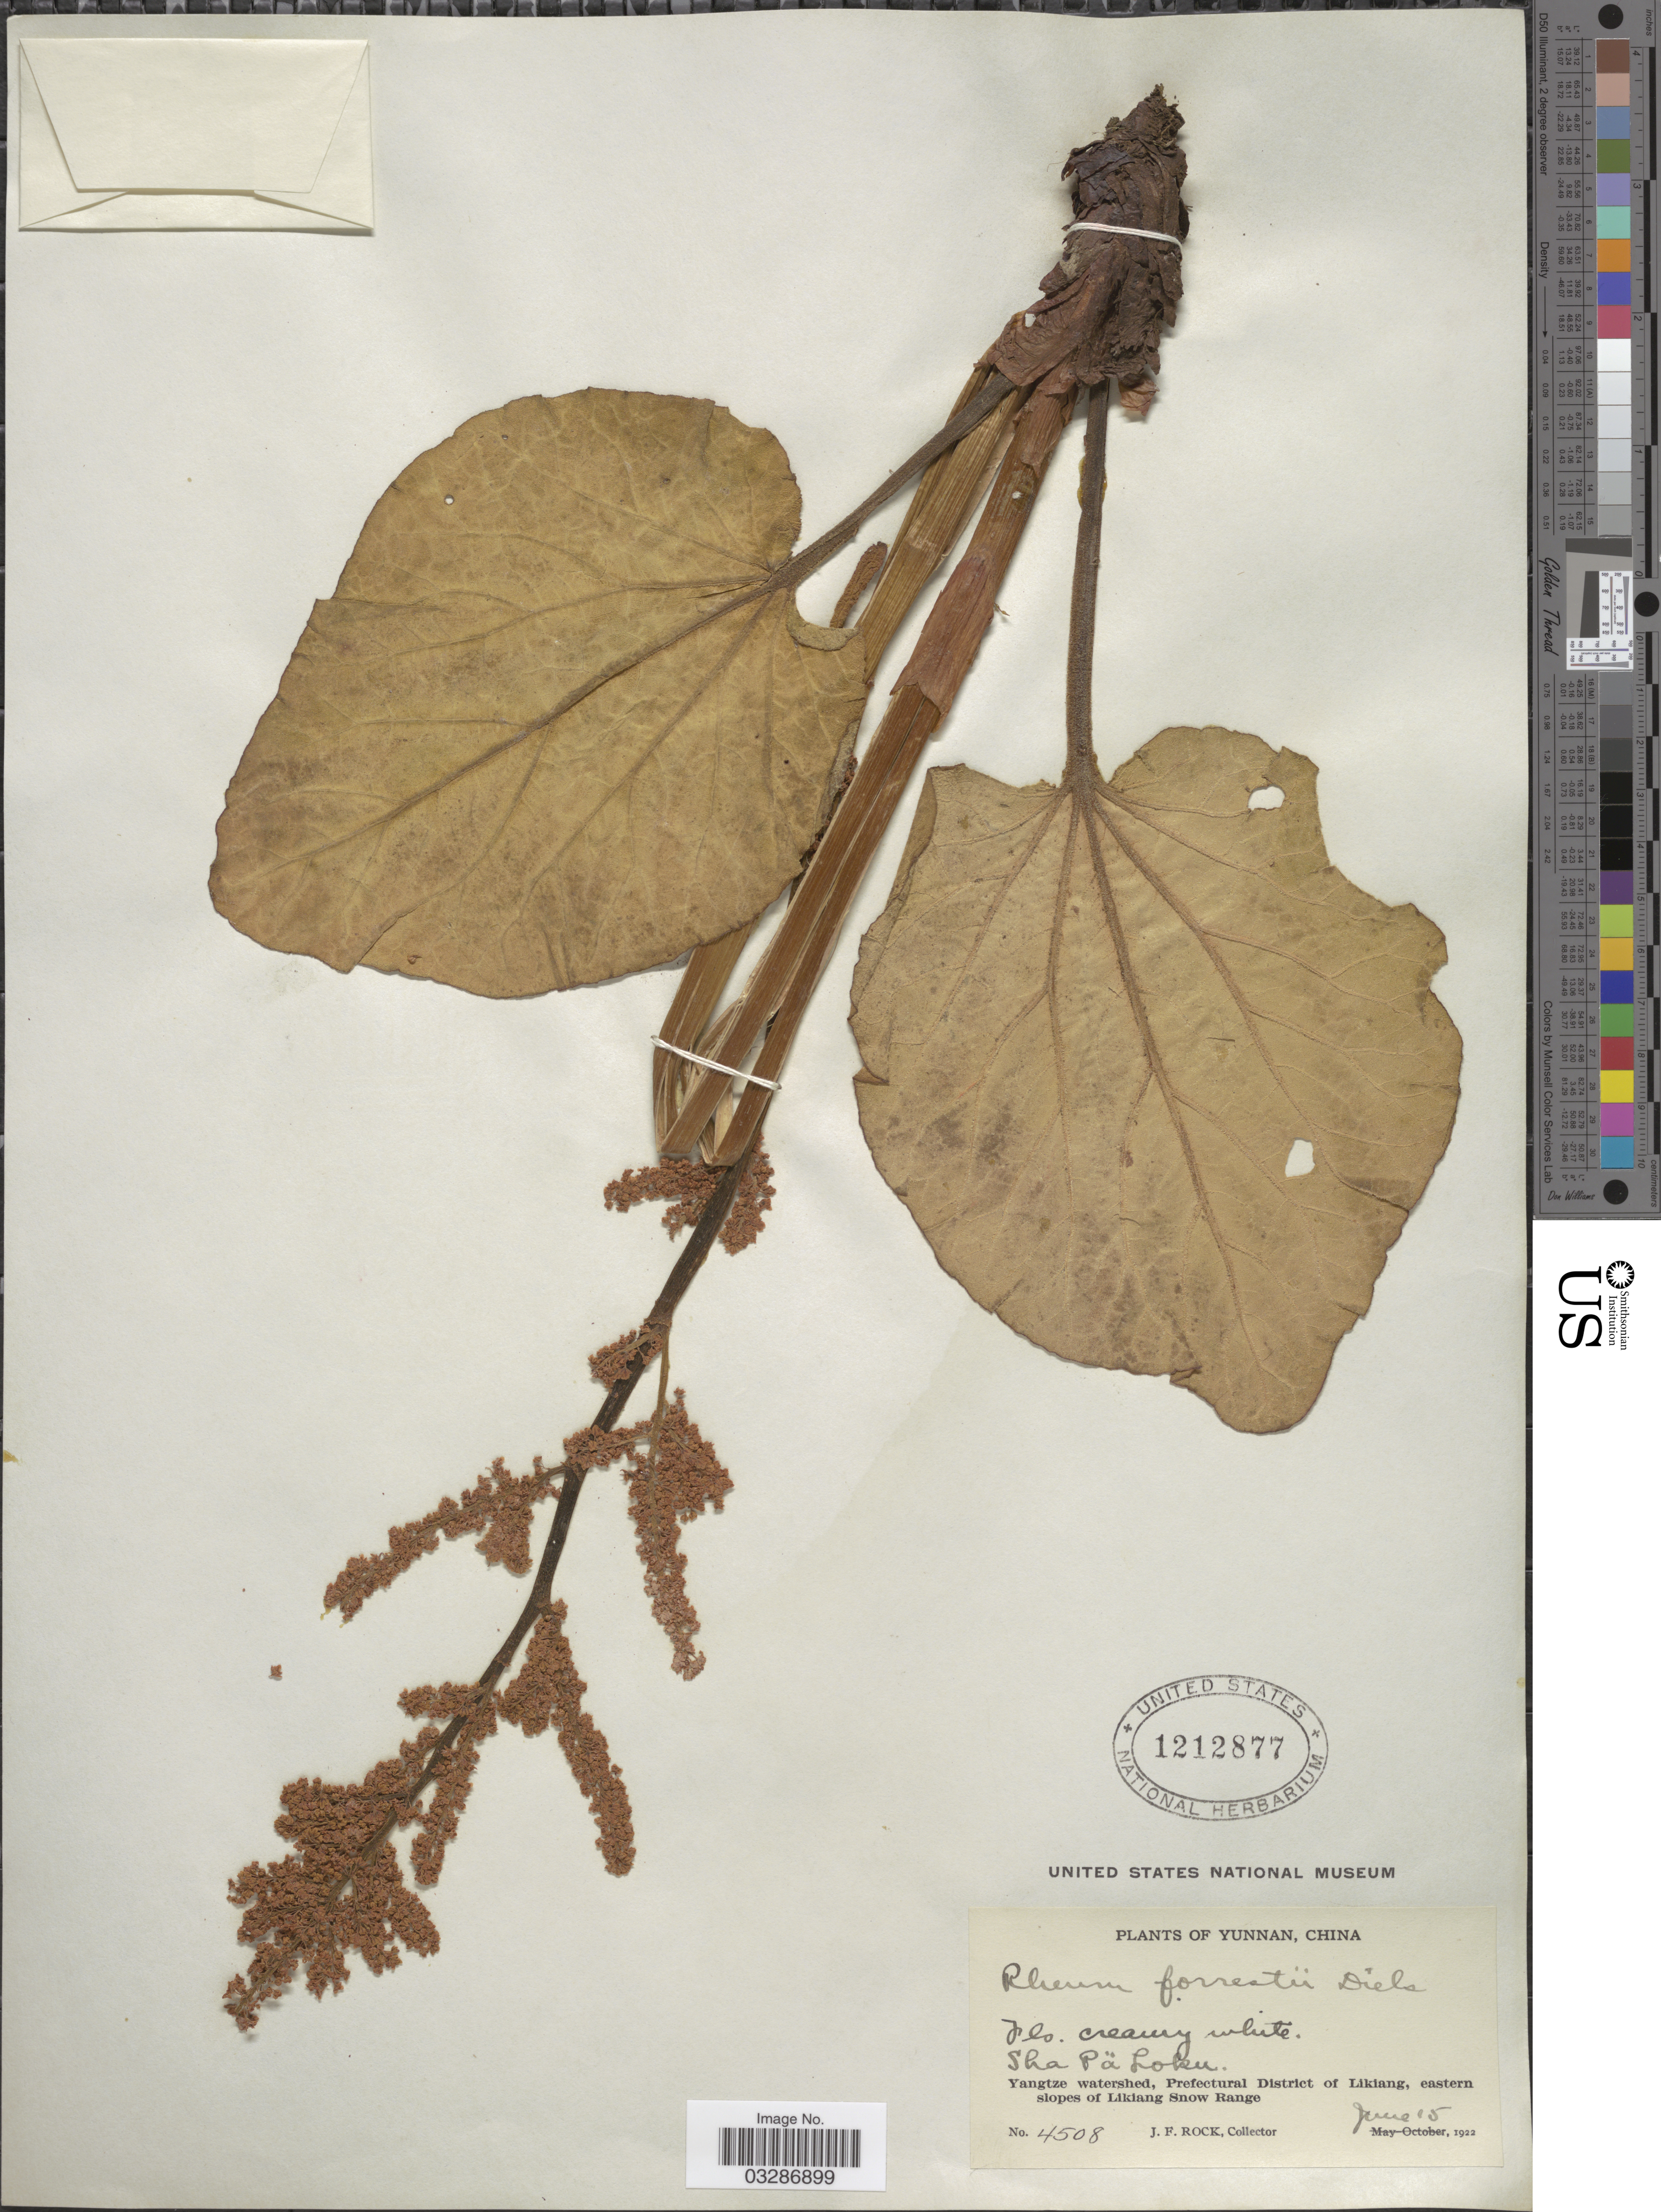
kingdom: Plantae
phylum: Tracheophyta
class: Magnoliopsida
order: Caryophyllales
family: Polygonaceae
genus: Rheum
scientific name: Rheum forrestii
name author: Diels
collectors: J. Rock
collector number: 4508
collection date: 1922-06-15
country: China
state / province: Yunnan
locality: Sha Pä Loku. Yangtze watershed, Prefectural District of Likiang, eastern slopes of Likiang Snow Range.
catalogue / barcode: US 1212877